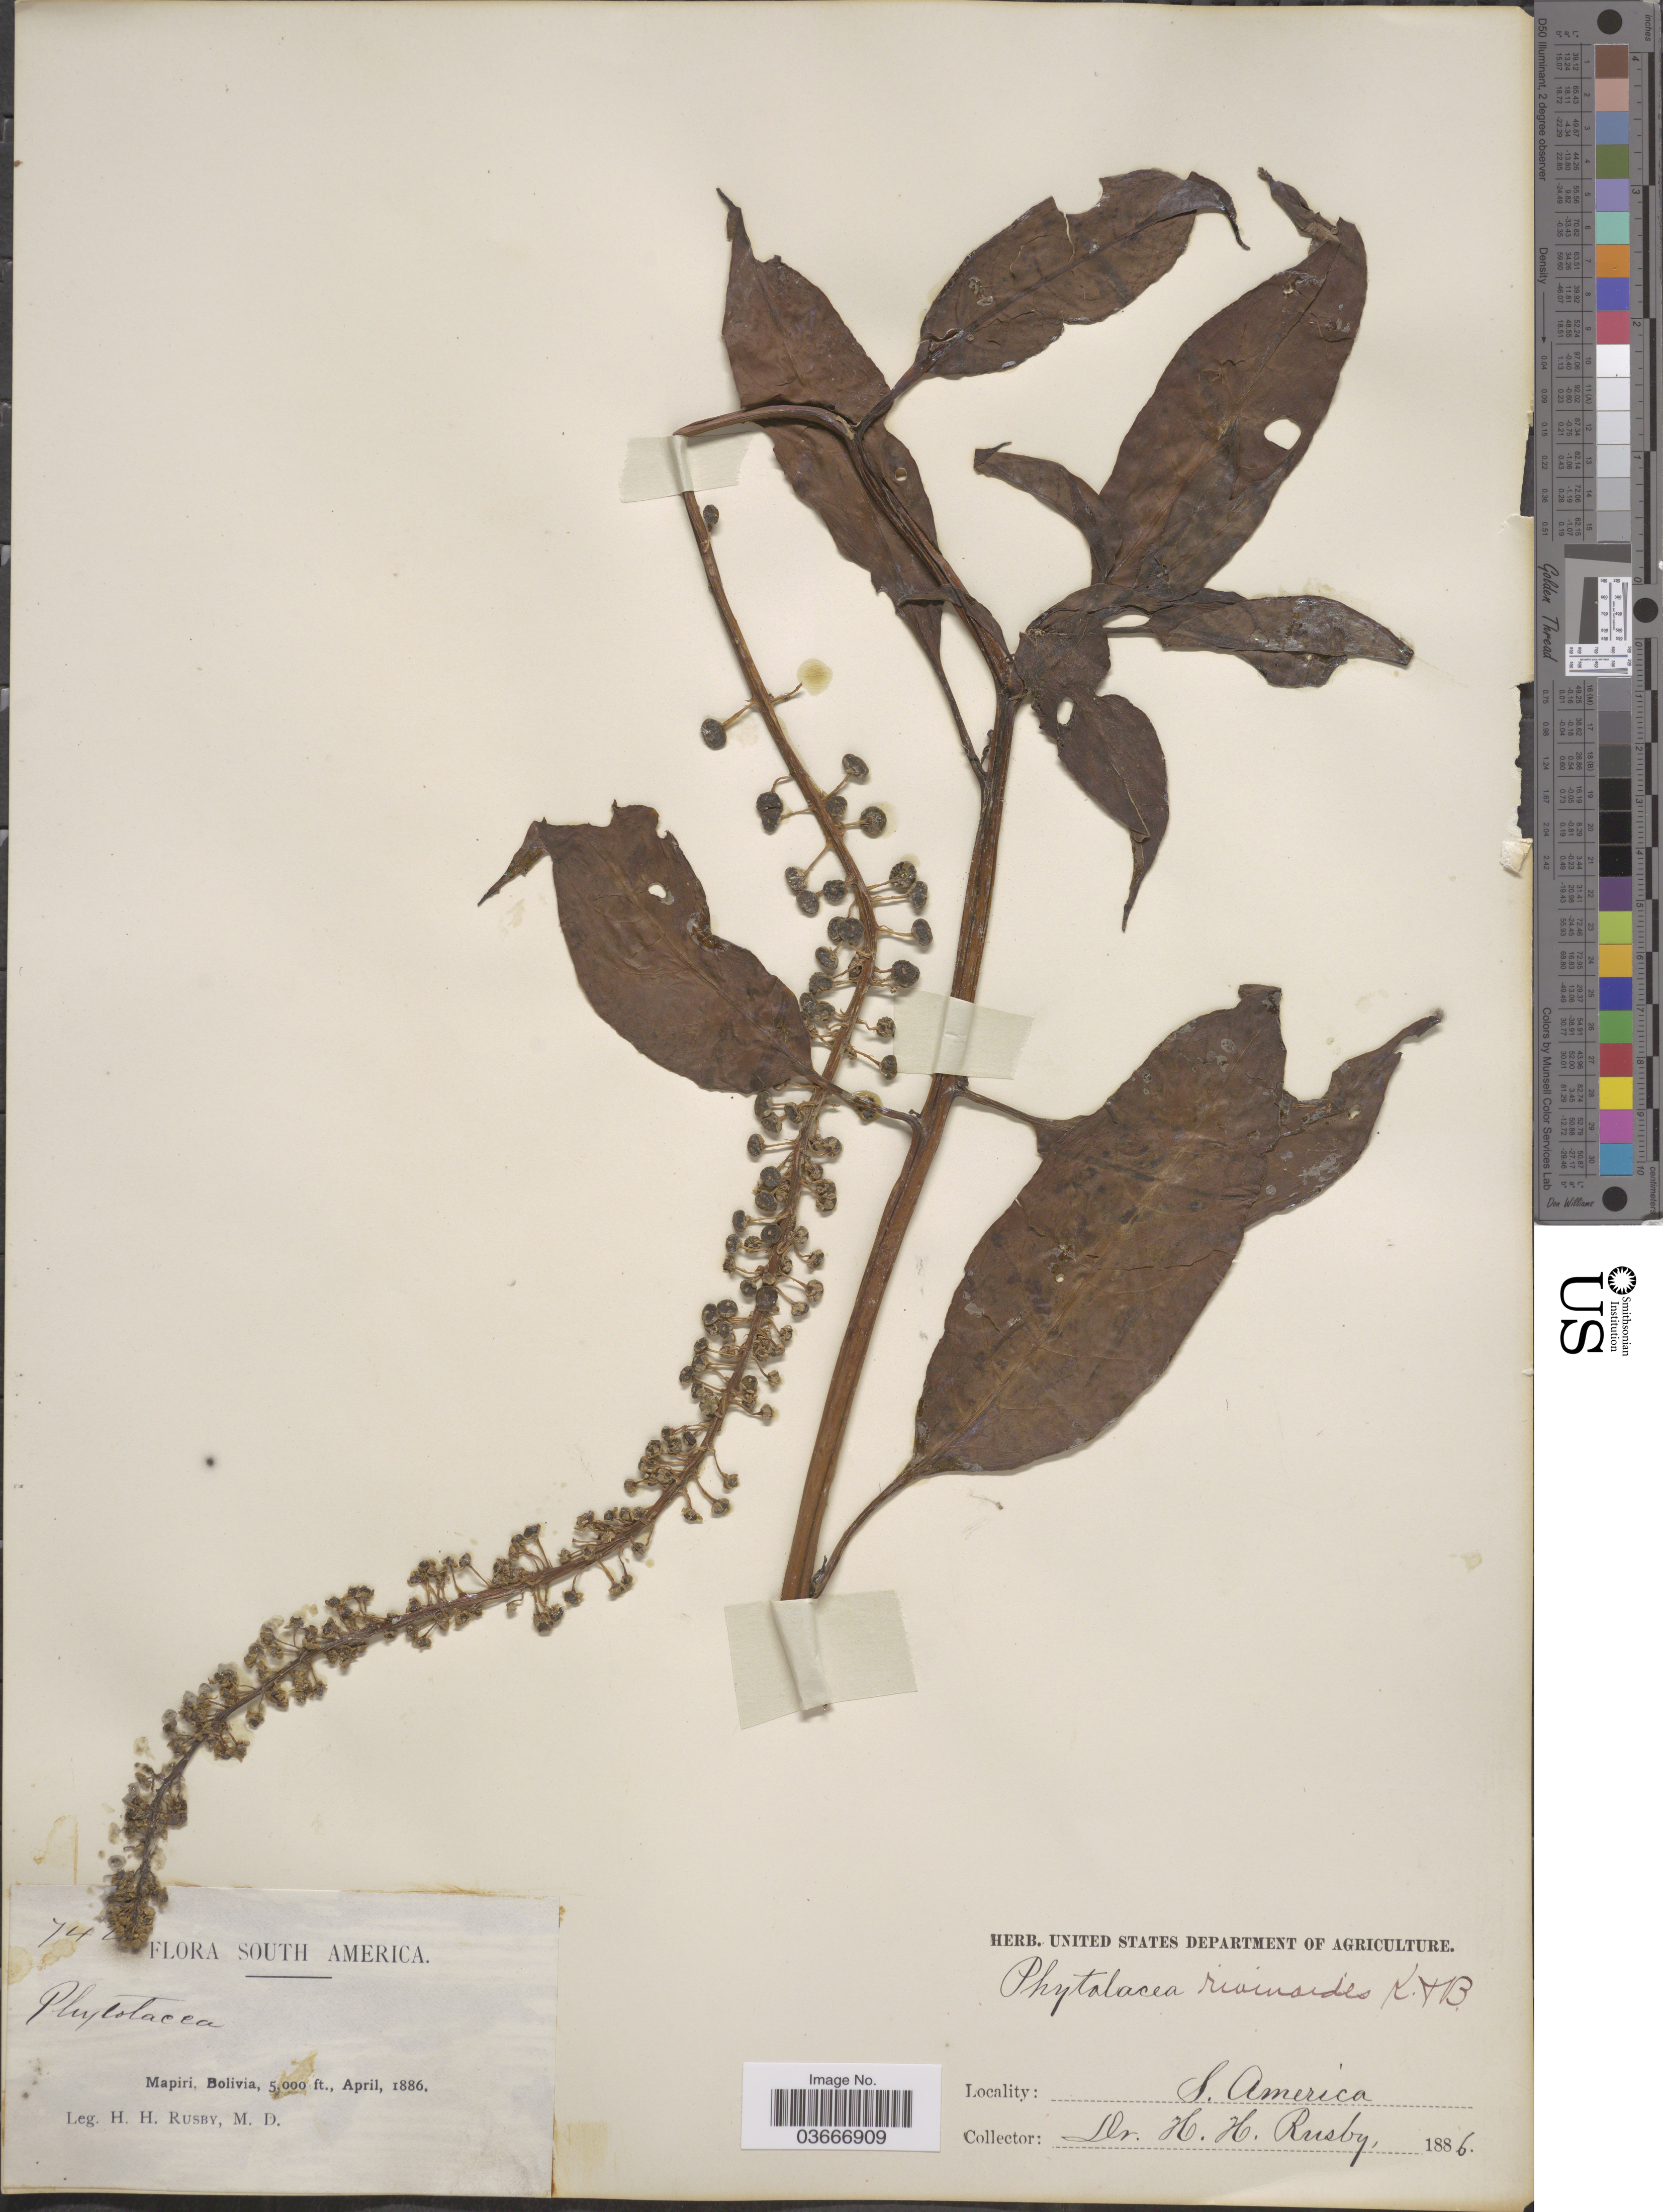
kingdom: Plantae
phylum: Tracheophyta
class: Magnoliopsida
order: Caryophyllales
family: Phytolaccaceae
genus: Phytolacca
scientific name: Phytolacca rivinoides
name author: Kunth & C.D. Bouché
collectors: H. H. Rusby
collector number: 74!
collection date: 1886-04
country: Bolivia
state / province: La Páz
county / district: Larecaja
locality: Mapiri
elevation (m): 1524